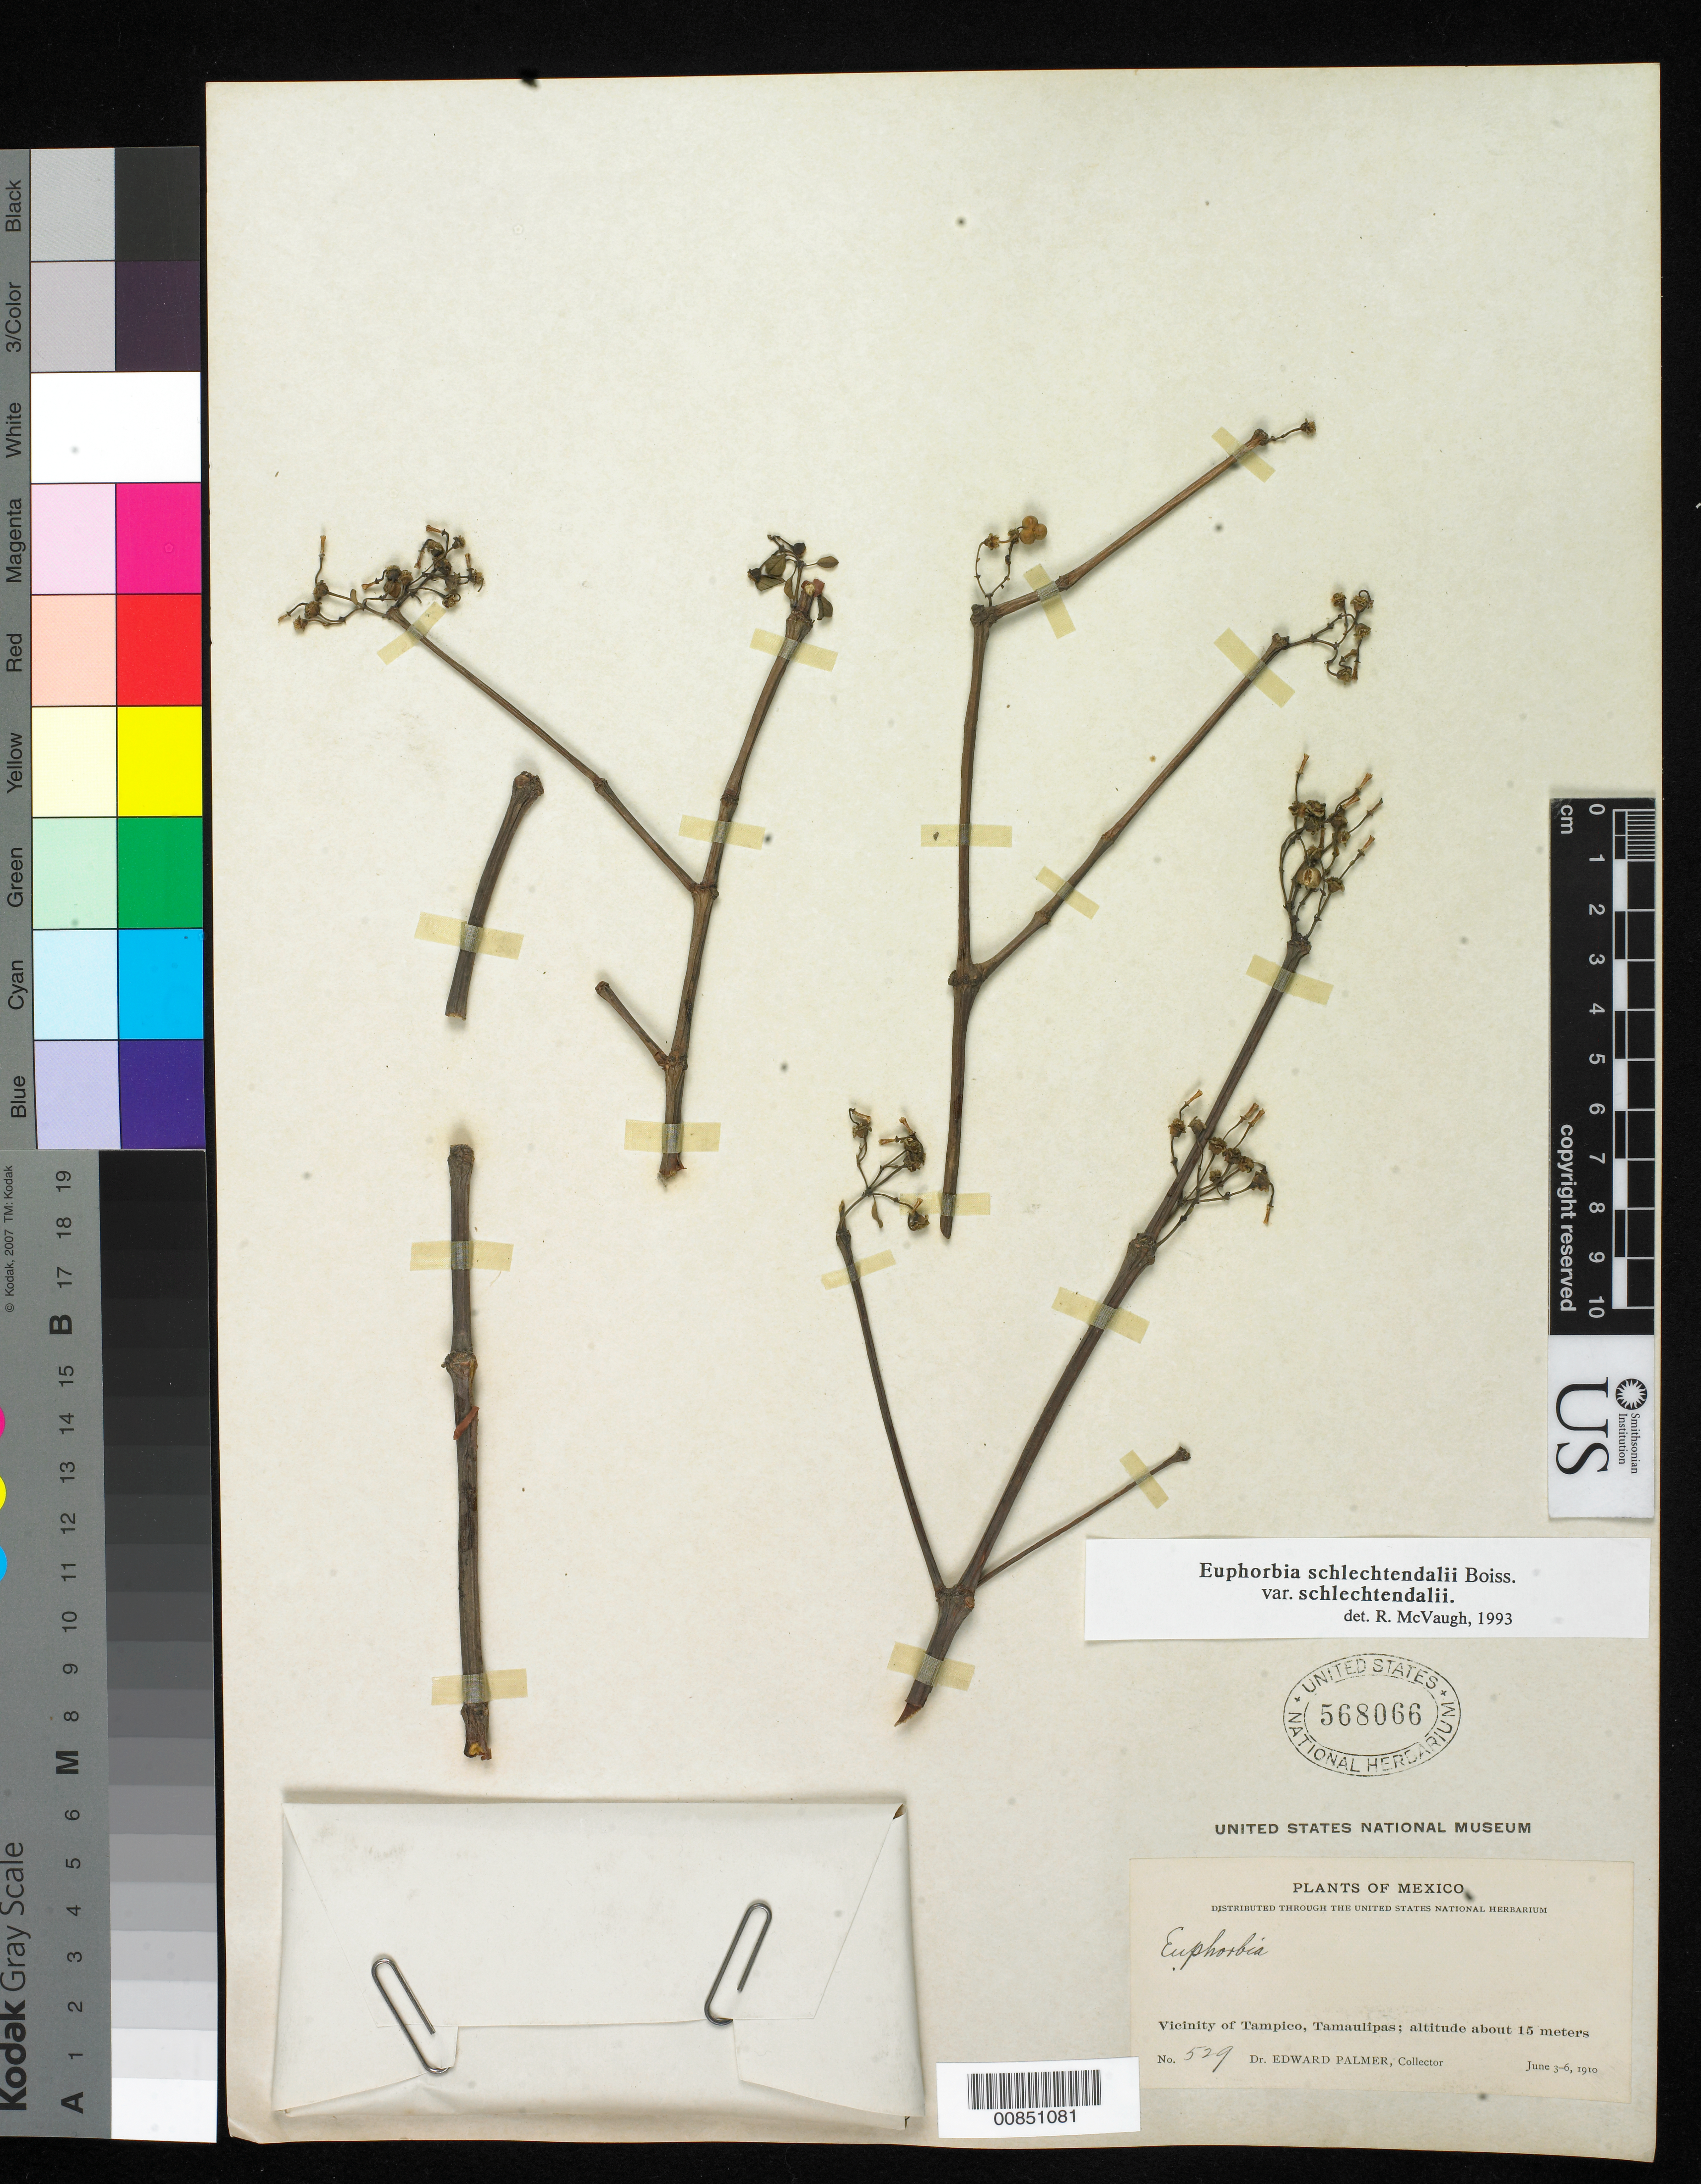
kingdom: Plantae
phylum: Tracheophyta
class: Magnoliopsida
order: Malpighiales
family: Euphorbiaceae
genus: Euphorbia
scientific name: Euphorbia schlechtendalii var. schlechtendalii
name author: Boiss.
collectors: E. Palmer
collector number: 529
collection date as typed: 03 Jun 1910 to 06 Jun 1910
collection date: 1910-06-03/1910-06-06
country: Mexico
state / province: Tamaulipas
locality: Vicinity of Tampico, Tamaulipas.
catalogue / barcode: US 568066